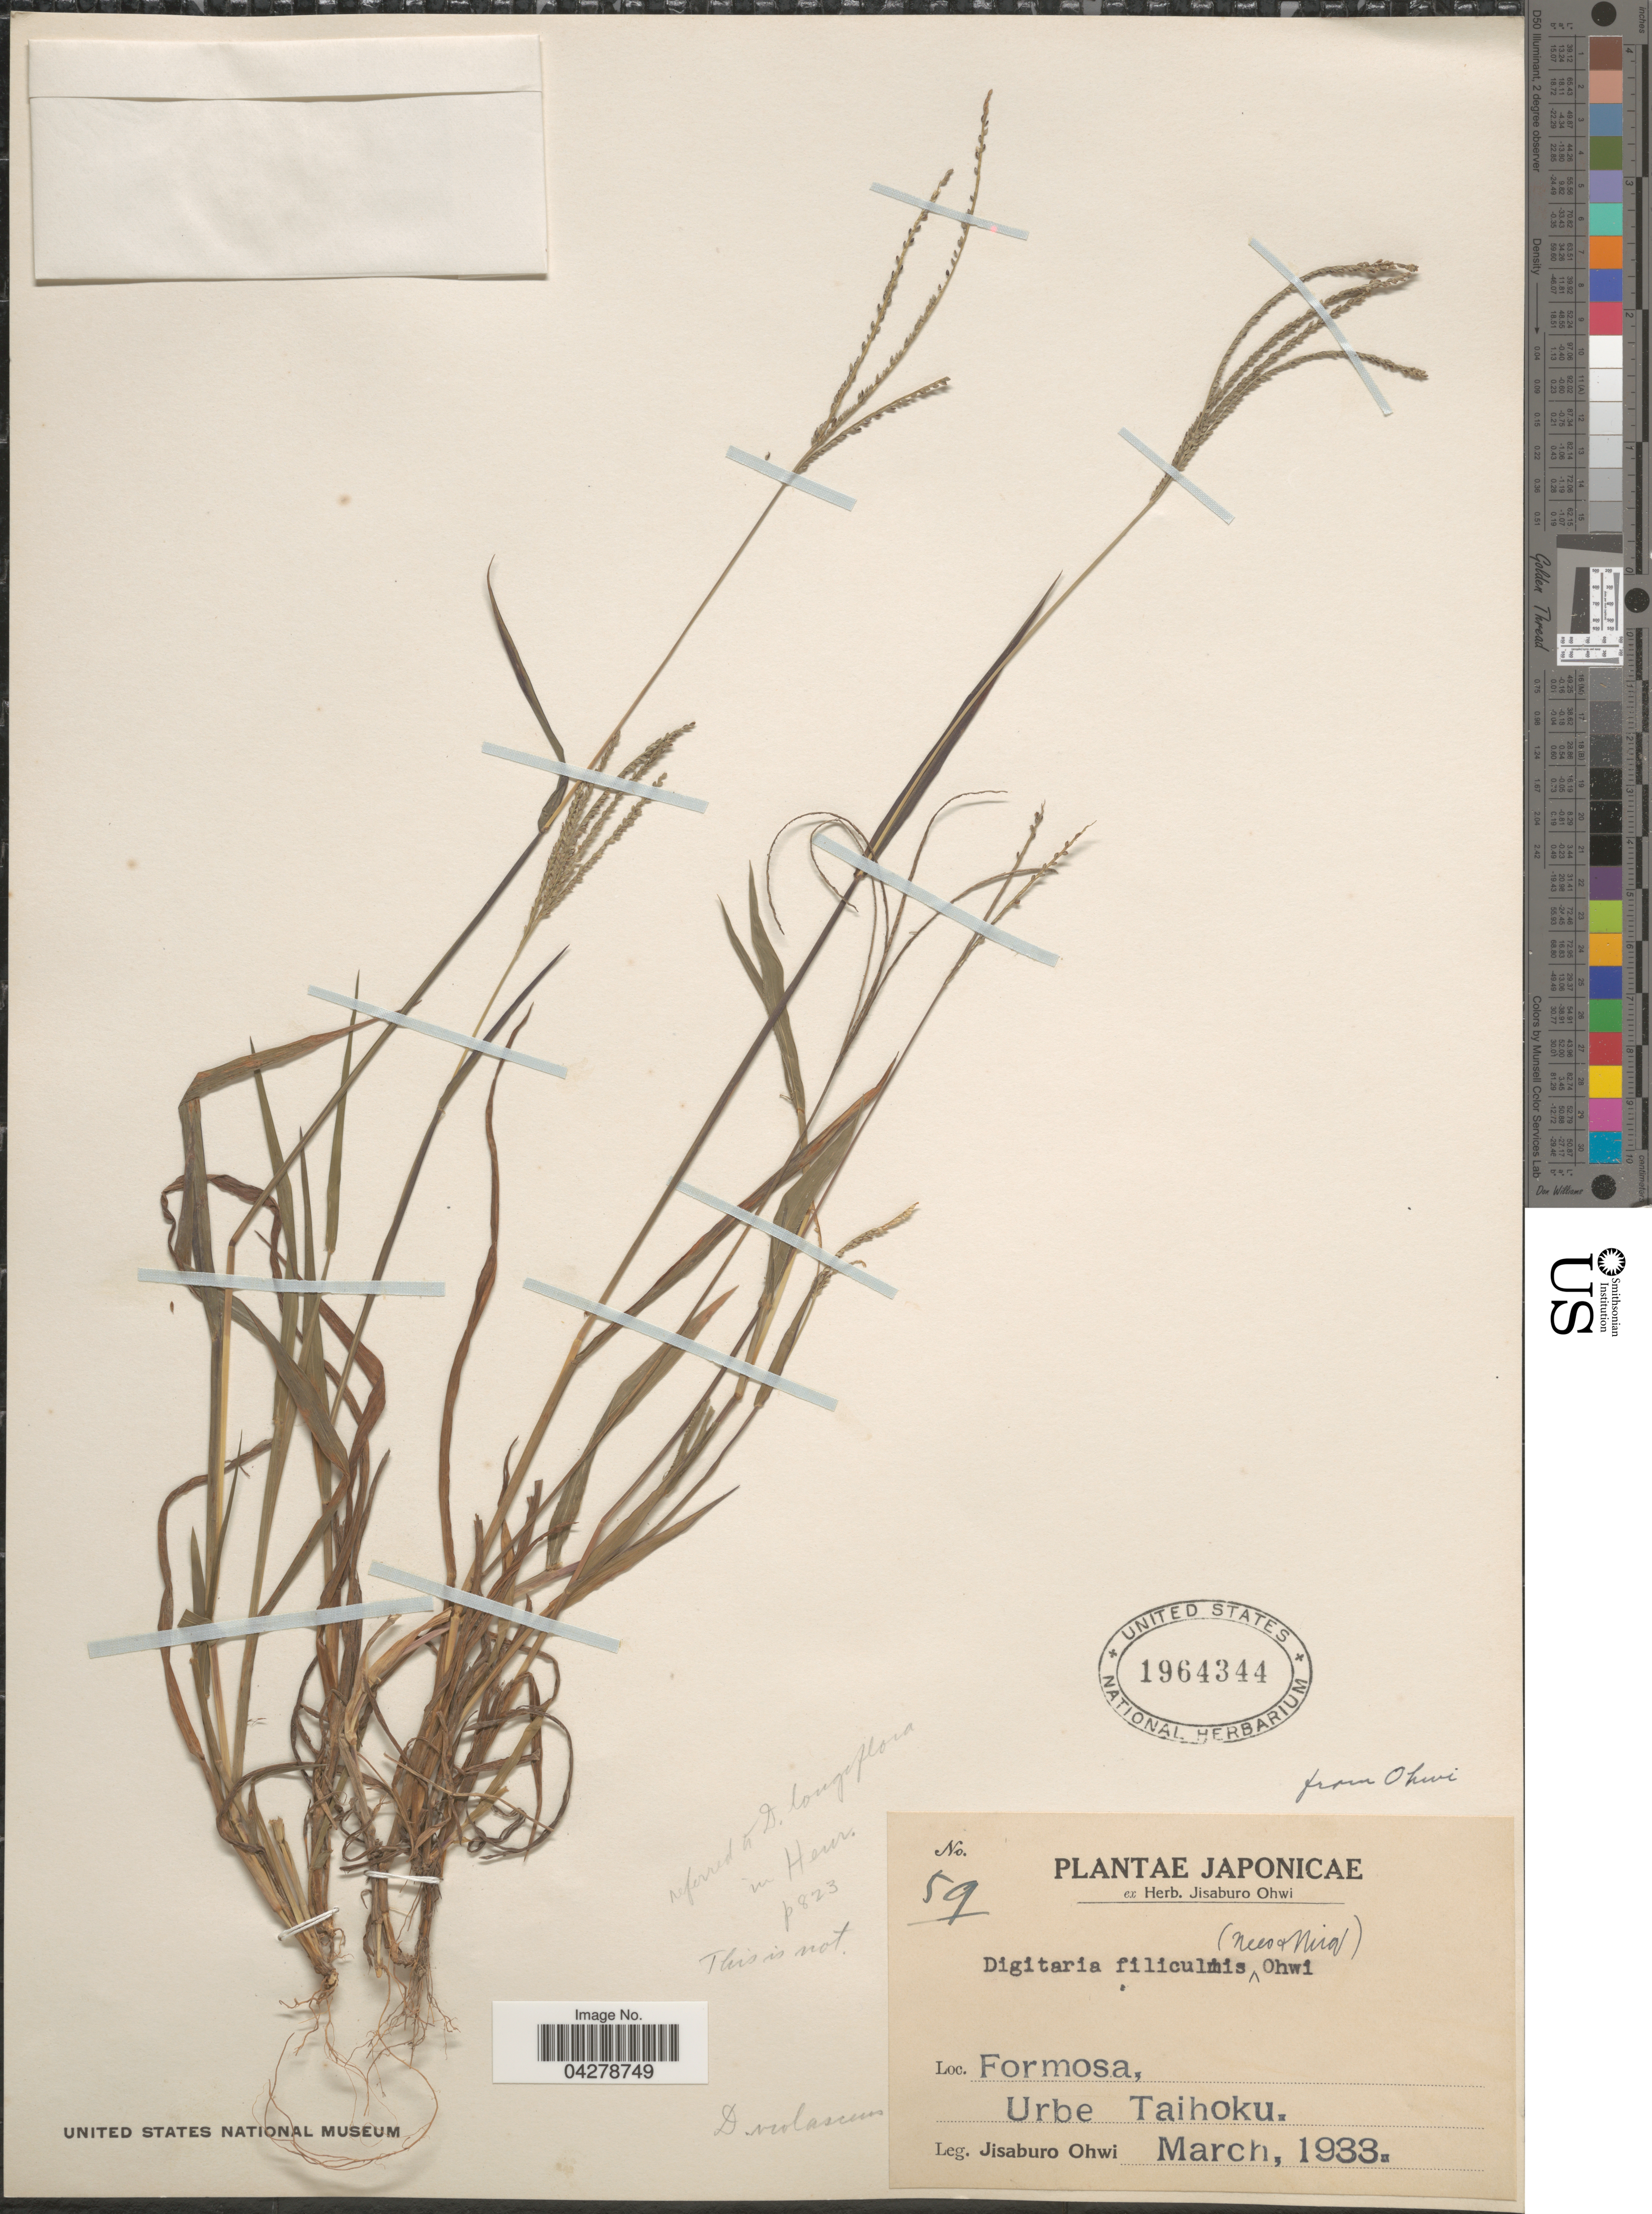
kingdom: Plantae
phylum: Tracheophyta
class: Liliopsida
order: Poales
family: Poaceae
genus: Digitaria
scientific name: Digitaria violascens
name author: Link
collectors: J. Ohwi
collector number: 59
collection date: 1933-03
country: Taiwan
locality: Formosa, Urbe Taihoku.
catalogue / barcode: US 1964344